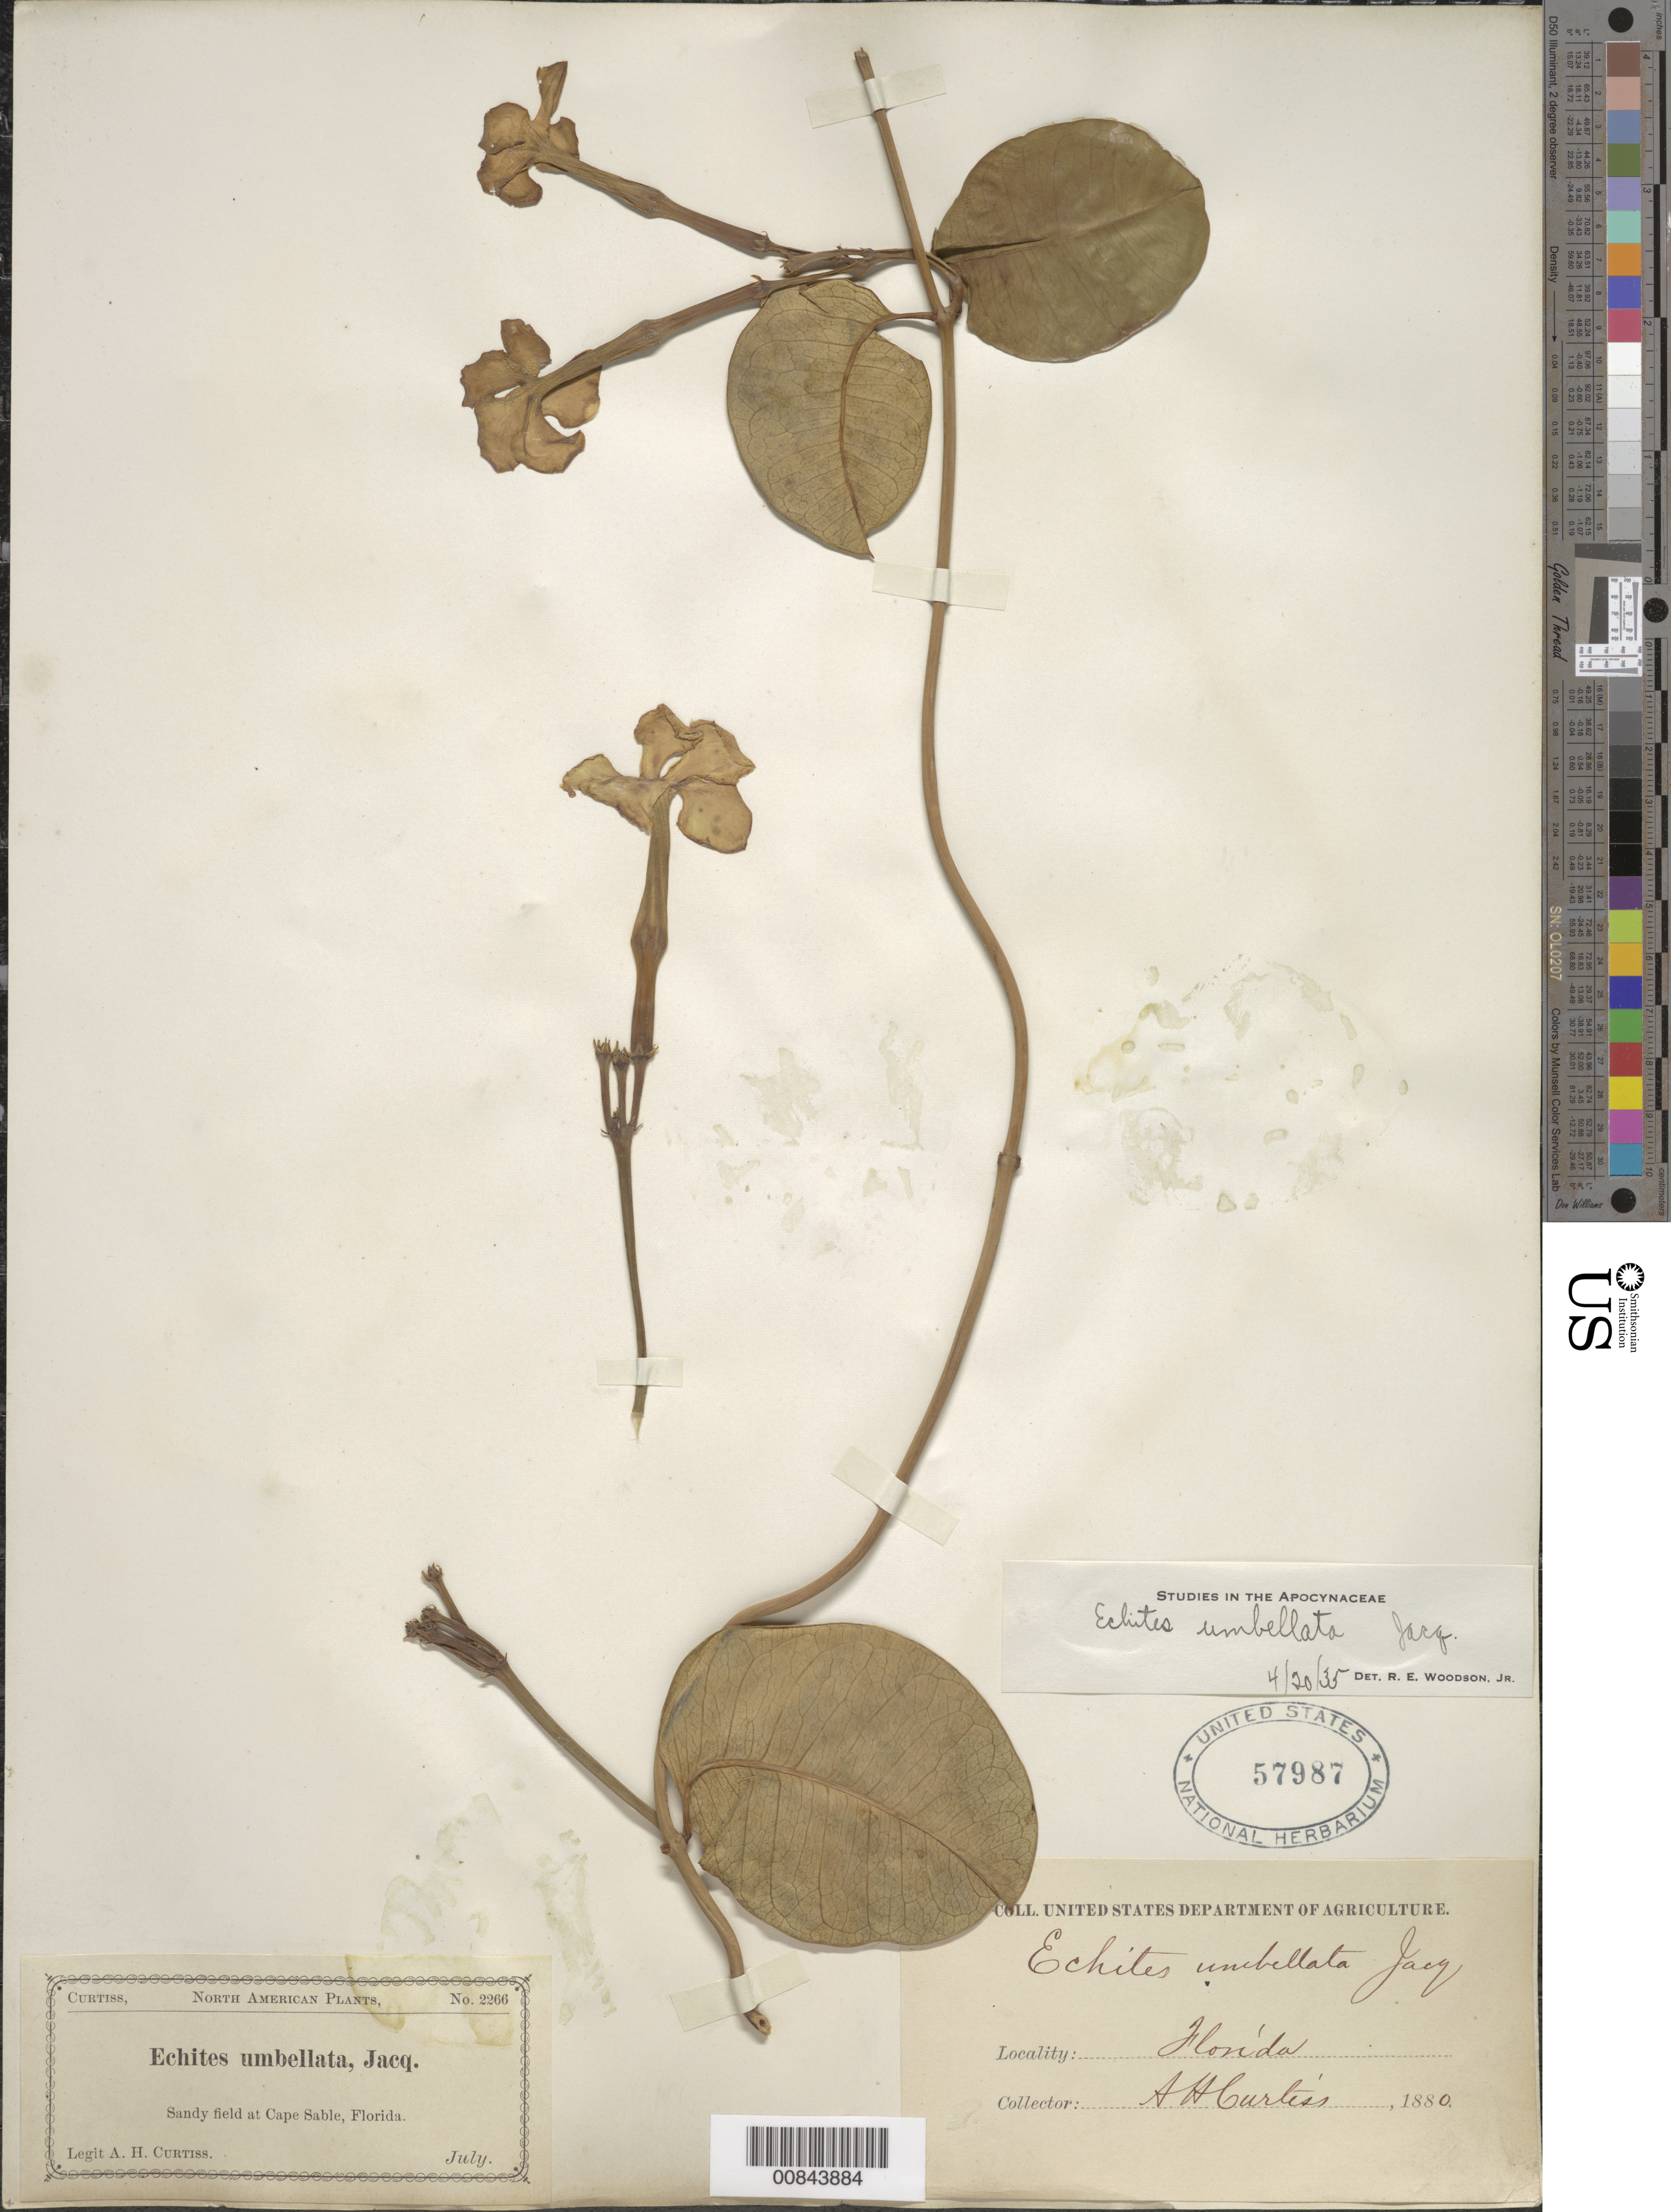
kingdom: Plantae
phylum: Tracheophyta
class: Magnoliopsida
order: Gentianales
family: Apocynaceae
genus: Echites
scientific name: Echites umbellatus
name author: Jacq.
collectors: A. H. Curtiss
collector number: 2266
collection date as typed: Jul 1880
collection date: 1880-07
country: United States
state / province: Florida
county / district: Monroe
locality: Cape Sable.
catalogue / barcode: US 57987